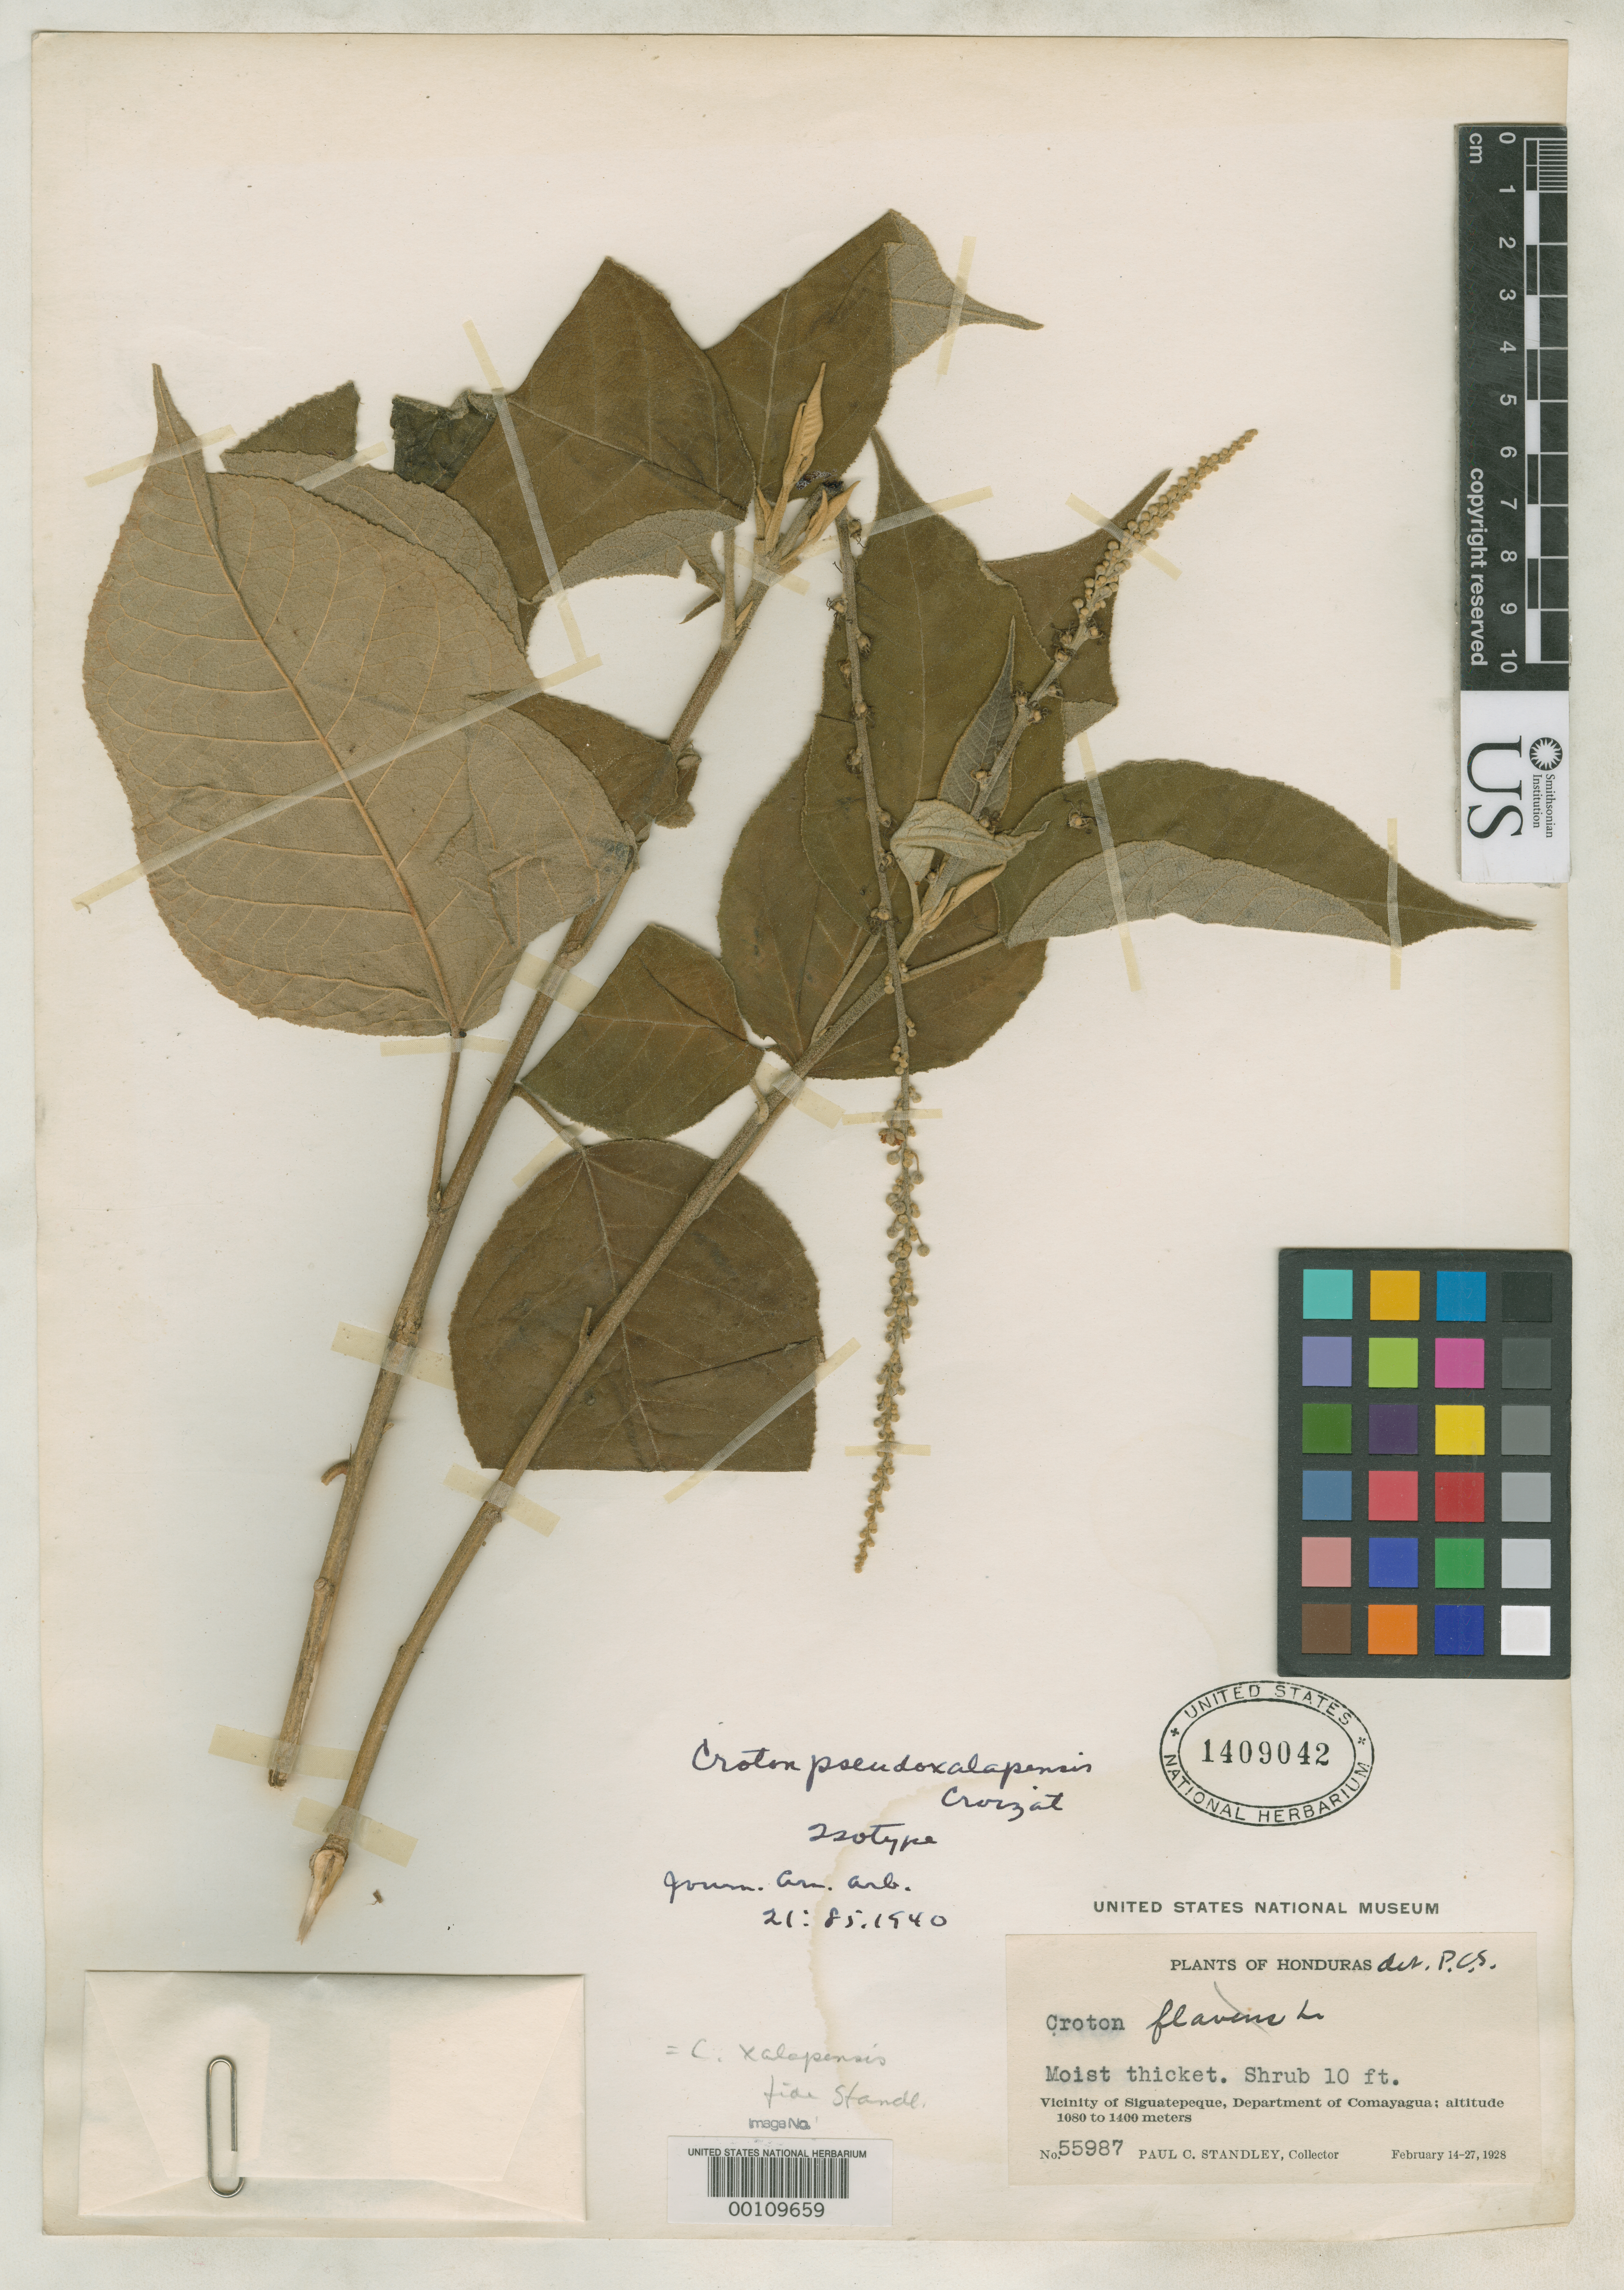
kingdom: Plantae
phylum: Tracheophyta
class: Magnoliopsida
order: Malpighiales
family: Euphorbiaceae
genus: Croton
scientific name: Croton pseudoxalapensis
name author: Croizat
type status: Isotype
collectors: P. C. Standley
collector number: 55987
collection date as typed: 14 Feb 1928 to 27 Feb 1928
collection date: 1928-02-14/1928-02-27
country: Honduras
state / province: Comayagua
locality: Vicinity of Siguatepeque.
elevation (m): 1080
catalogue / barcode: US 1409042